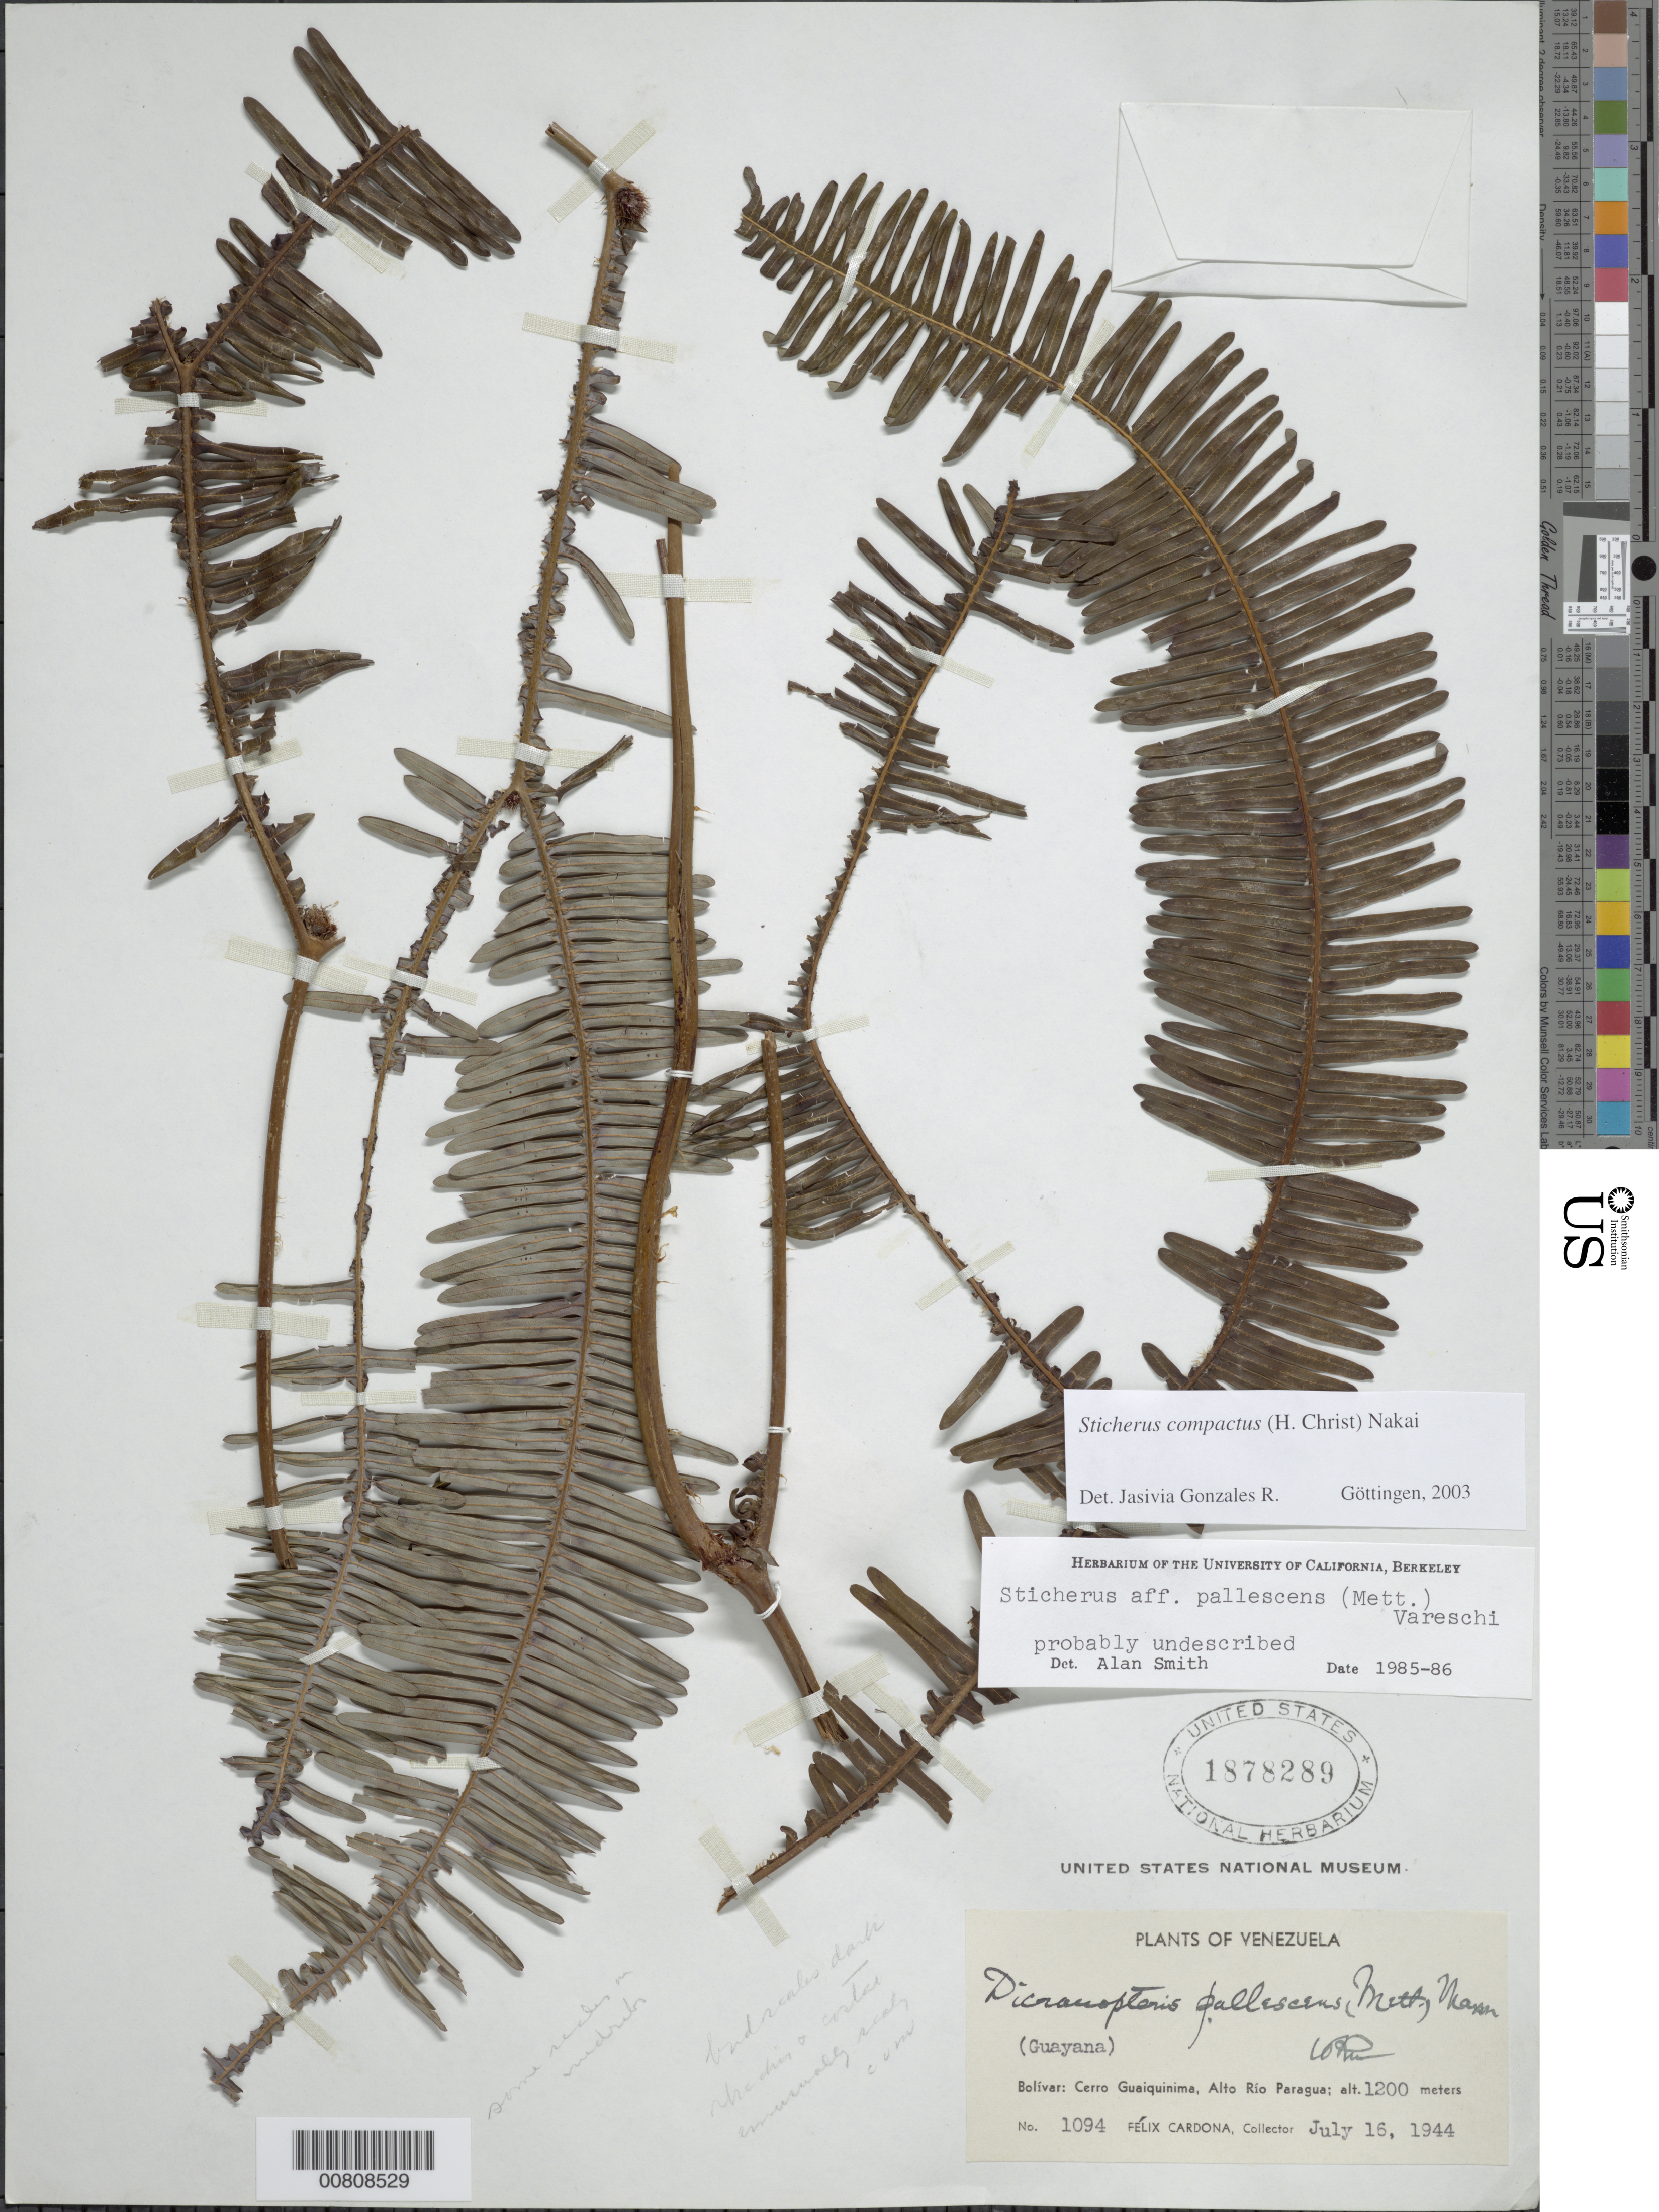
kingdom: Plantae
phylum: Tracheophyta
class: Polypodiopsida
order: Gleicheniales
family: Gleicheniaceae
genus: Sticherus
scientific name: Sticherus compactus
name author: (Christ) Nakai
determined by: Gonzales R., J.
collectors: F. Cardona Puig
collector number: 1094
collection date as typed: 16-Jul-44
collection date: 1944-07-16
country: Venezuela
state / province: Bolívar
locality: Alto Río Paragua, Cerro Guaiquinima (Guayana)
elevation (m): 1200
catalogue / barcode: US 1878289